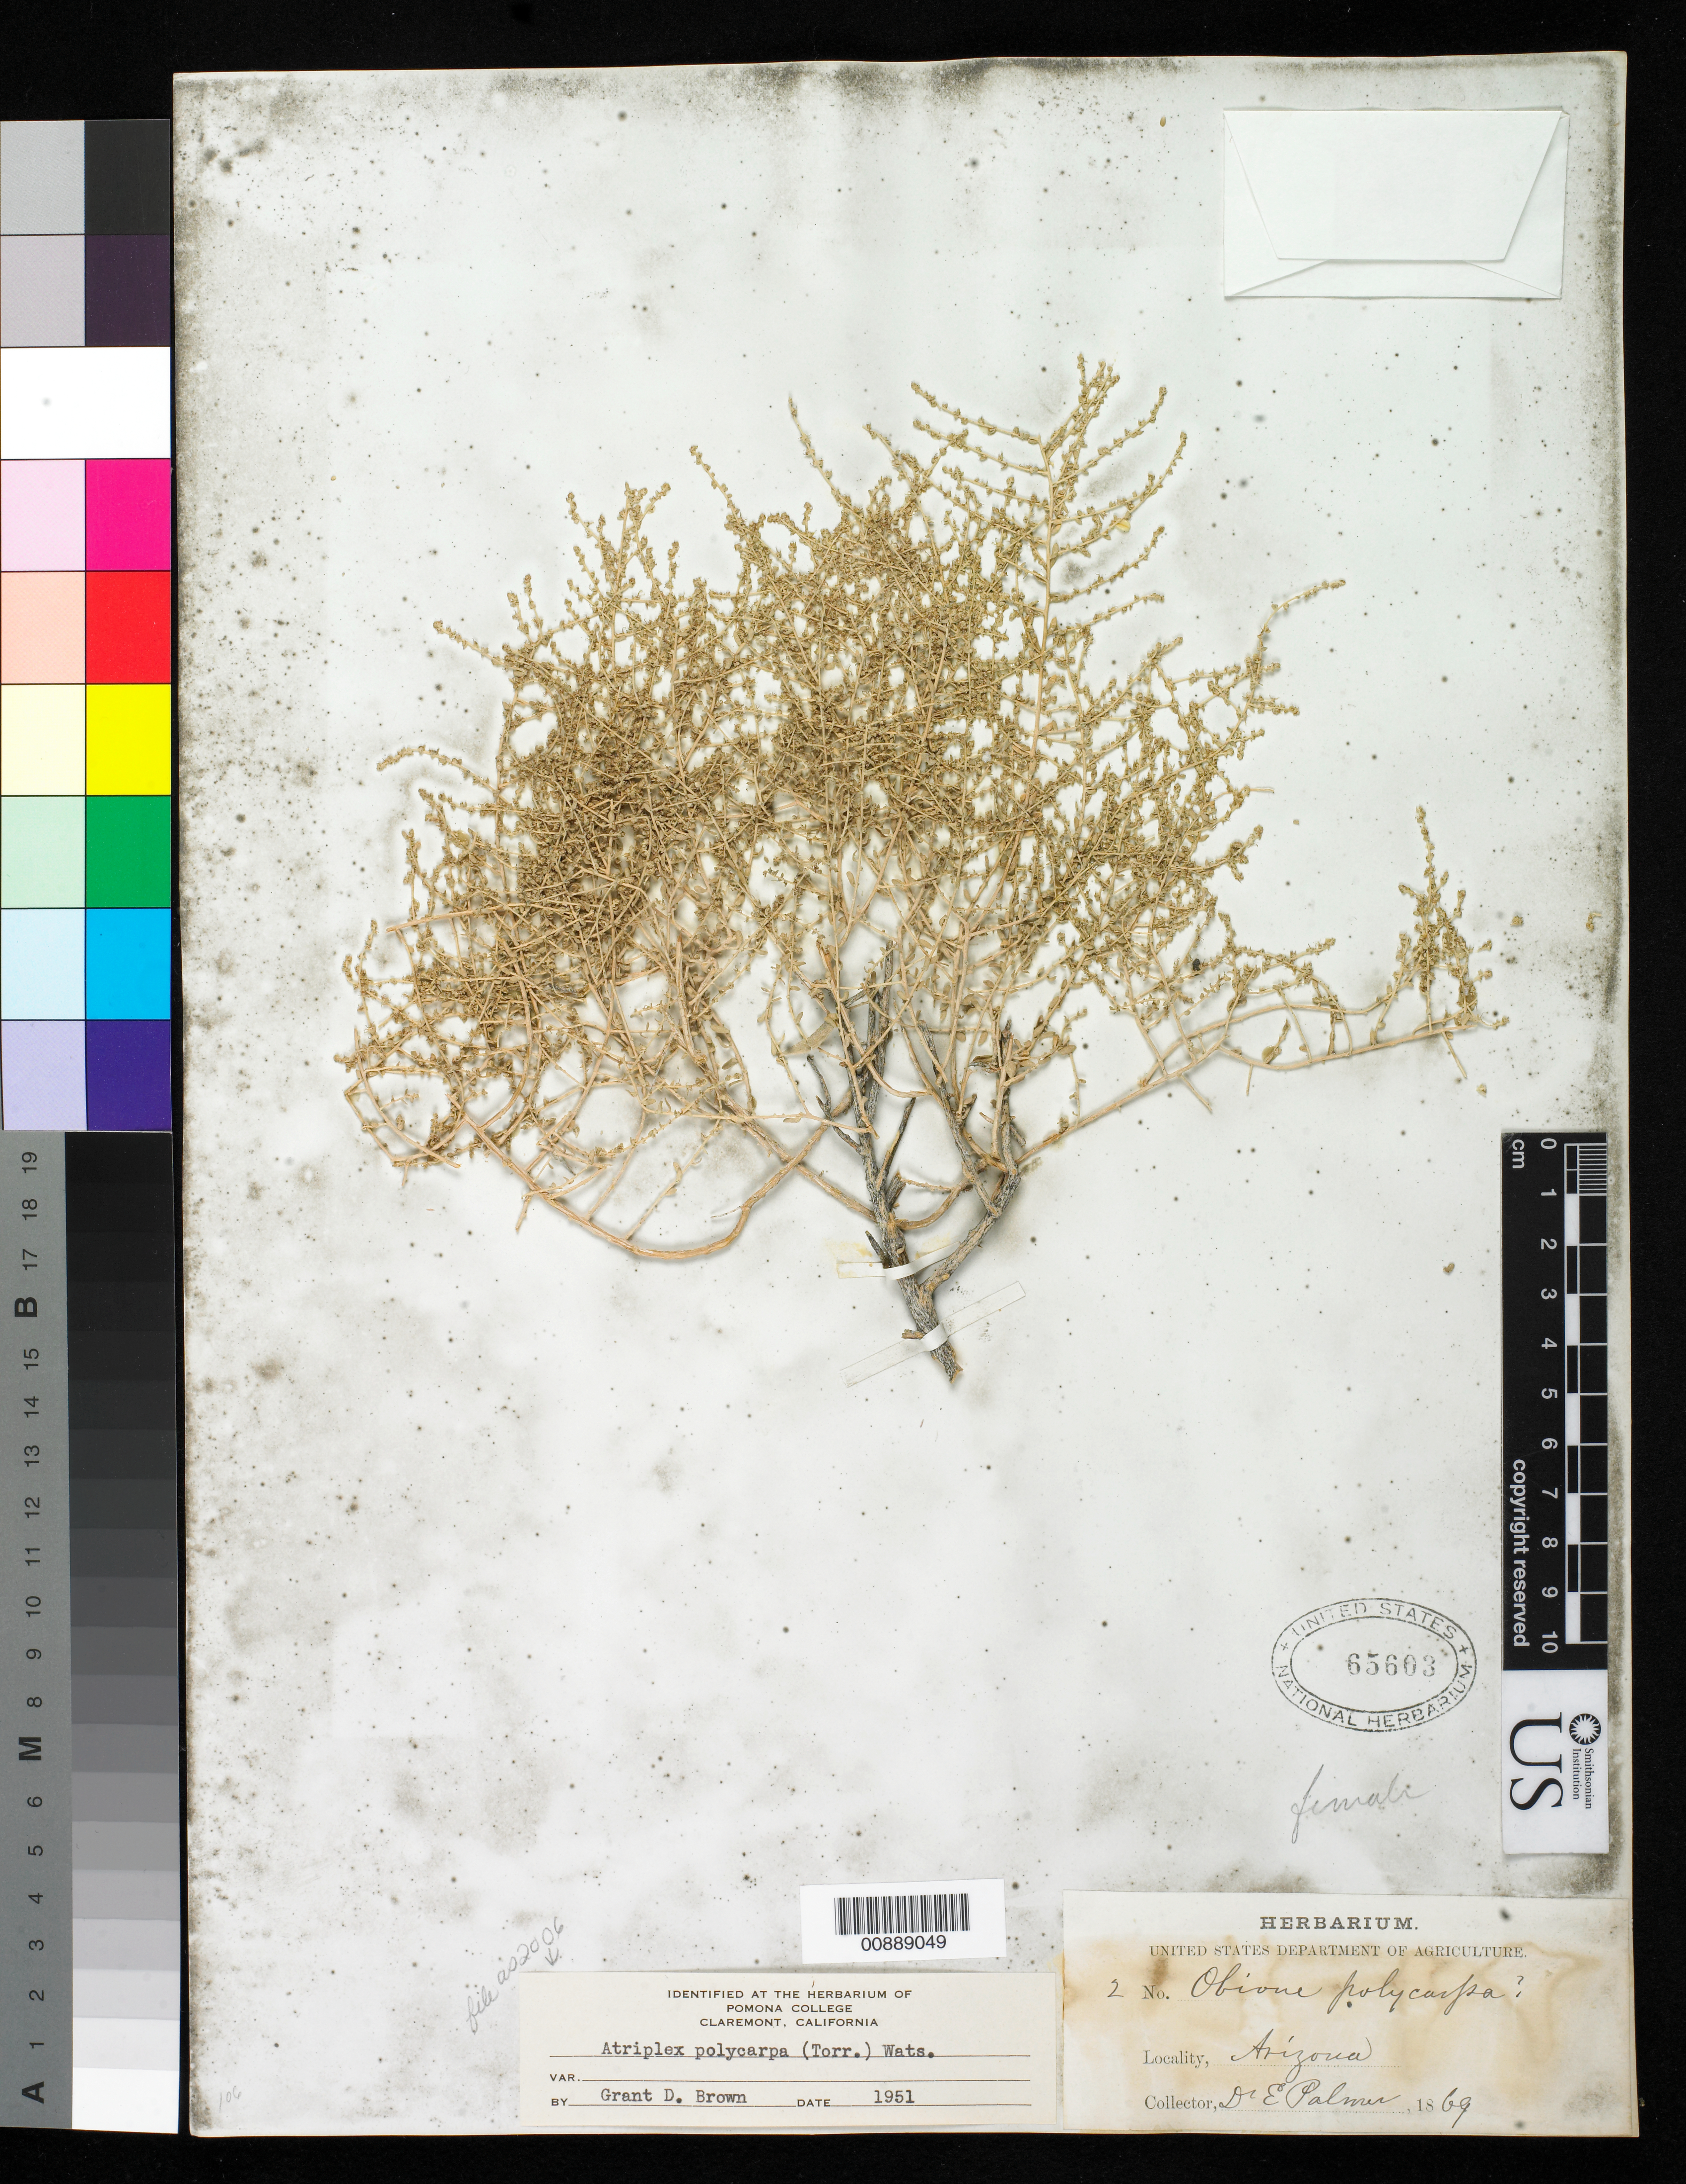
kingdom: Plantae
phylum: Tracheophyta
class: Magnoliopsida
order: Caryophyllales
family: Amaranthaceae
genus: Atriplex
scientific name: Atriplex polycarpa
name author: (Torr.) S. Watson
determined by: Brown, G. D.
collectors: E. Palmer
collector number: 2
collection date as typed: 1869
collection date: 1869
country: United States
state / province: Arizona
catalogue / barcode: US 65603